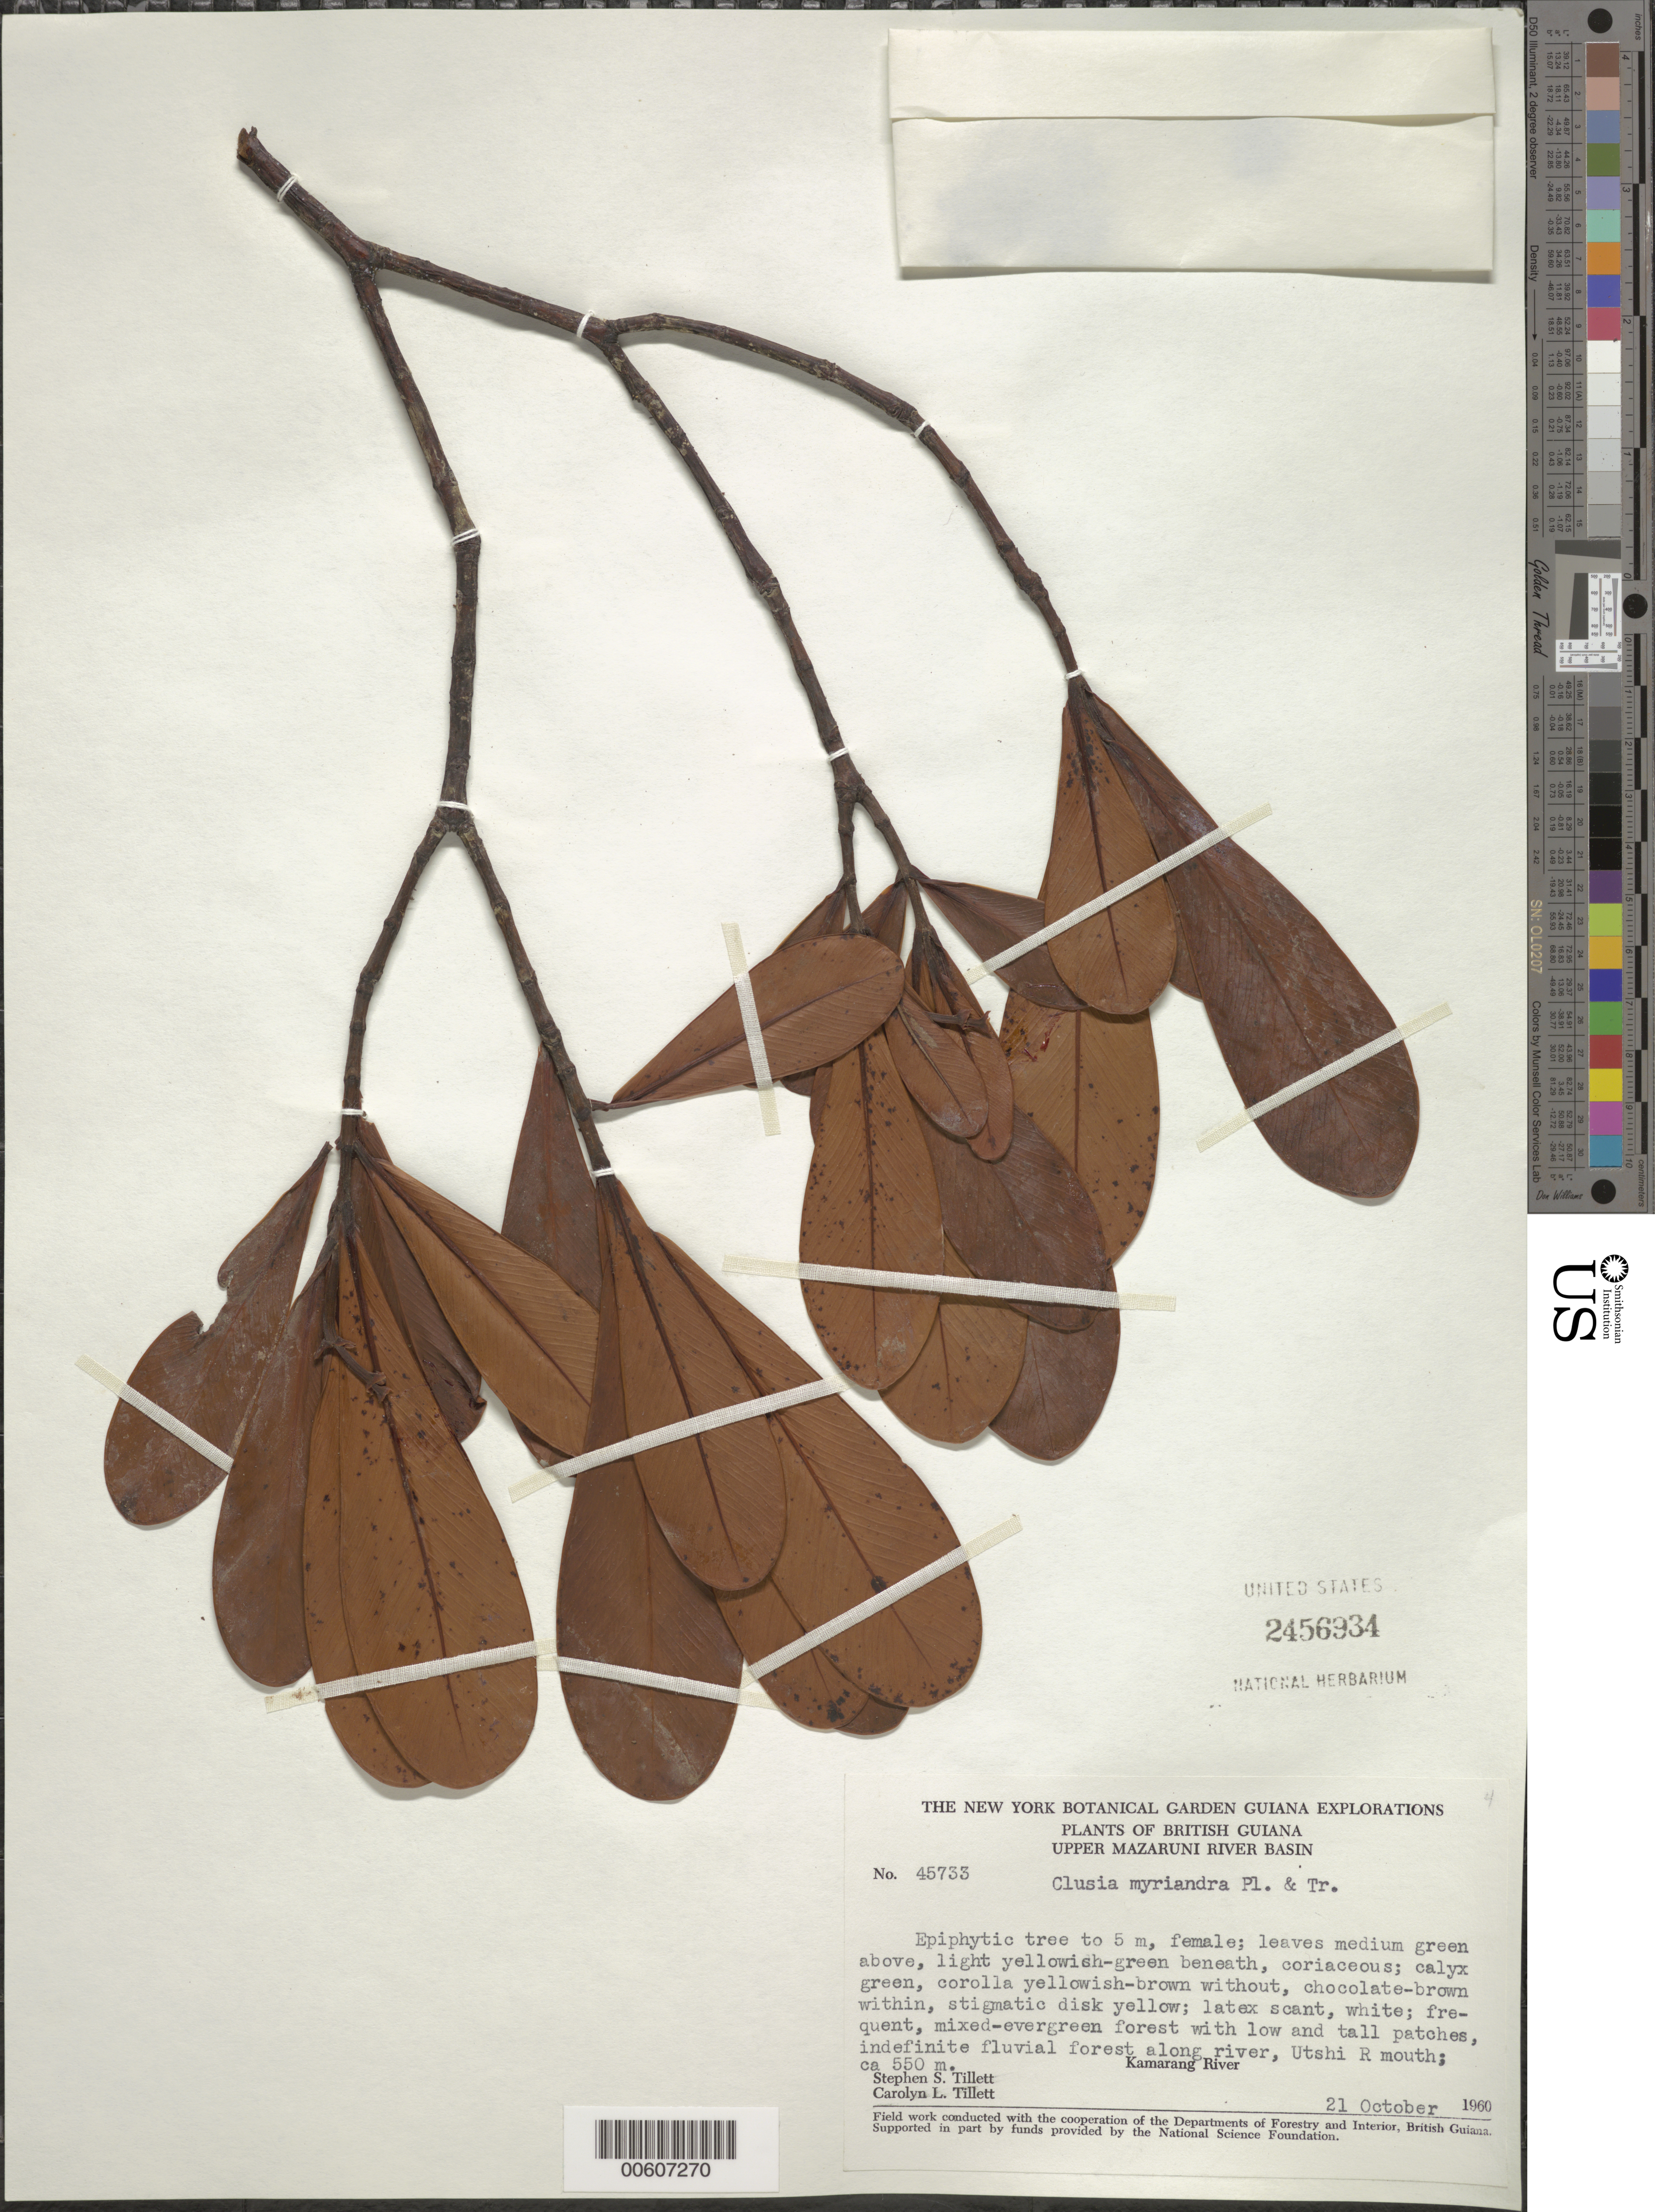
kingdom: Plantae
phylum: Tracheophyta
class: Magnoliopsida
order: Malpighiales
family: Clusiaceae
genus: Clusia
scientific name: Clusia myriandra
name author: (Benth.) Planch. & Triana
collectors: S. S. Tillett, C. L. Tillett & R. Boyan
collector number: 45733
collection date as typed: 21-Oct-60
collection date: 1960-10-21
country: Guyana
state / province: Cuyuni-Mazaruni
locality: Upper Mazaruni River Basin, mouth of Utschi River, Kamarang River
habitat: Mixed evergreen forest, with low and tall patches, indefinite fluvial forest along river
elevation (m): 549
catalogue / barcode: US 2456934